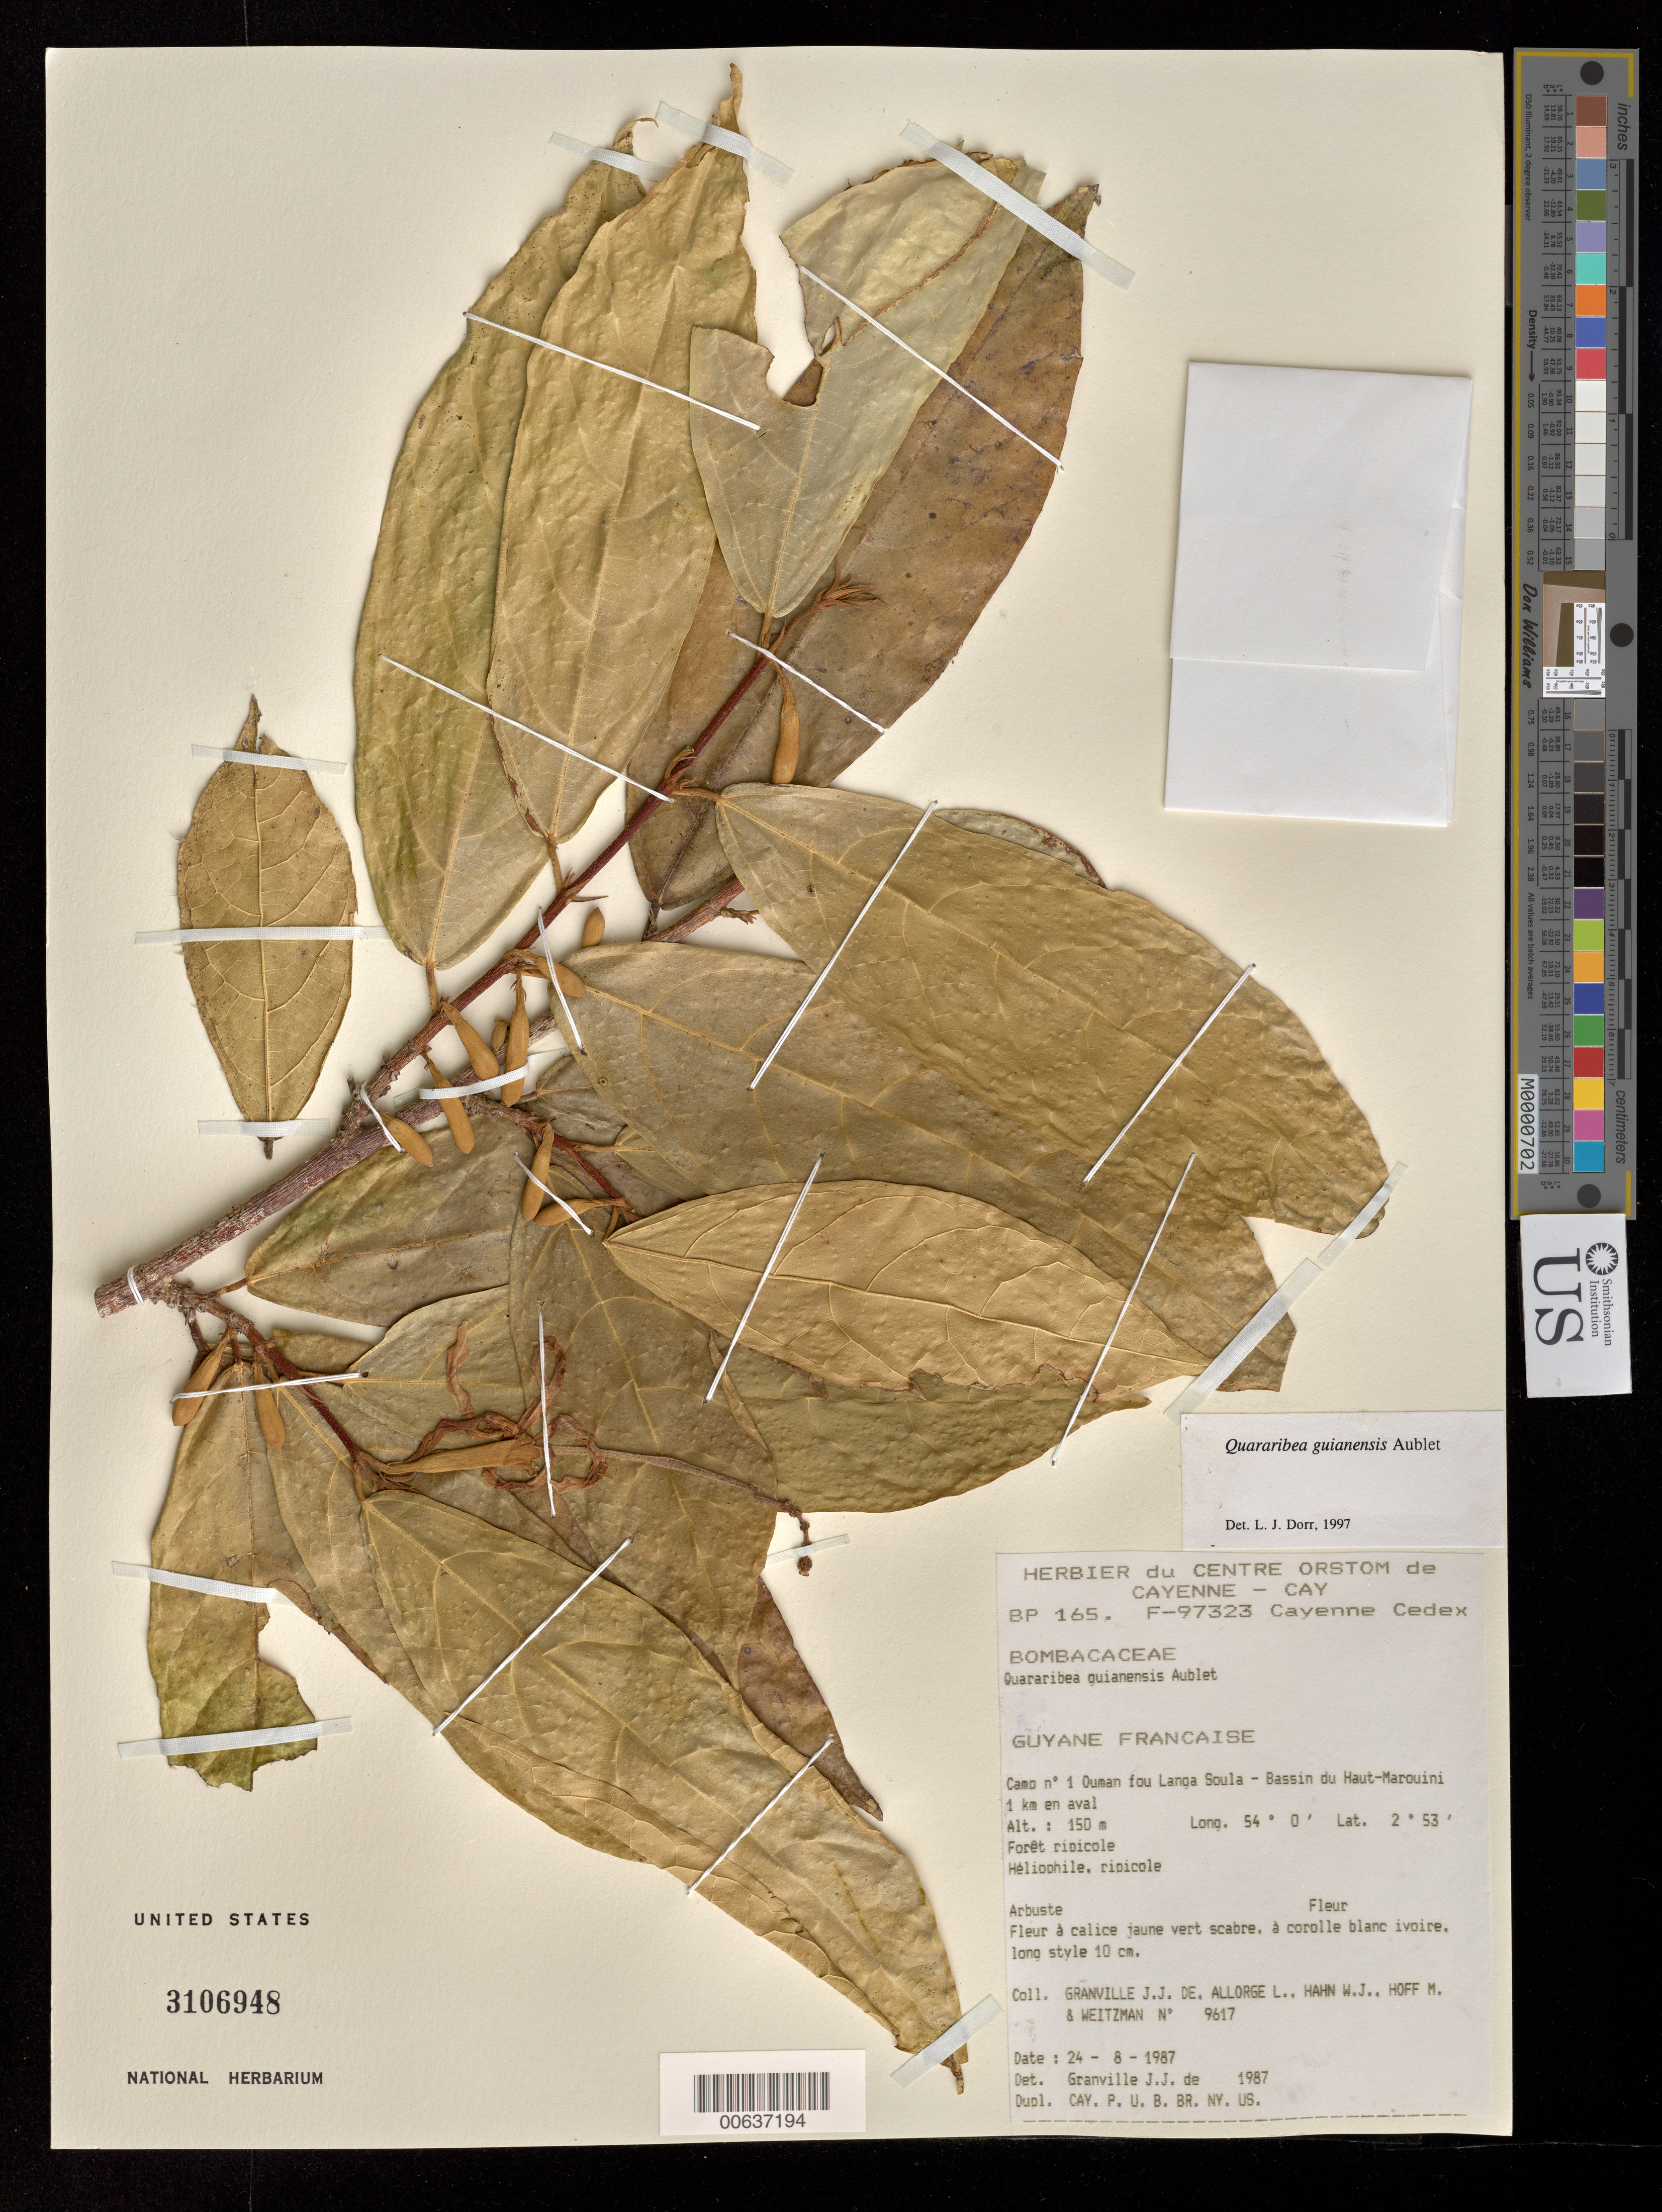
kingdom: Plantae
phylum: Tracheophyta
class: Magnoliopsida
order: Malvales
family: Malvaceae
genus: Quararibea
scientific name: Quararibea guianensis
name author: Aubl.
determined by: Dorr, L. J., (BOT), Smithsonian Institution - National Museum of Natural History (UNITED STATES)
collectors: J.-J. de Granville, L. Allorge, W. J. Hahn, M. Hoff & A. L. Weitzman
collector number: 9617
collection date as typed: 24-Aug-87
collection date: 1987-08-24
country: French Guiana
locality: Ouman fou Langa Soula, Camp #1, Bassin du Haut-Marouini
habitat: Forêt ripicole, heliophile, ripicole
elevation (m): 150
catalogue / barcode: US 3106948